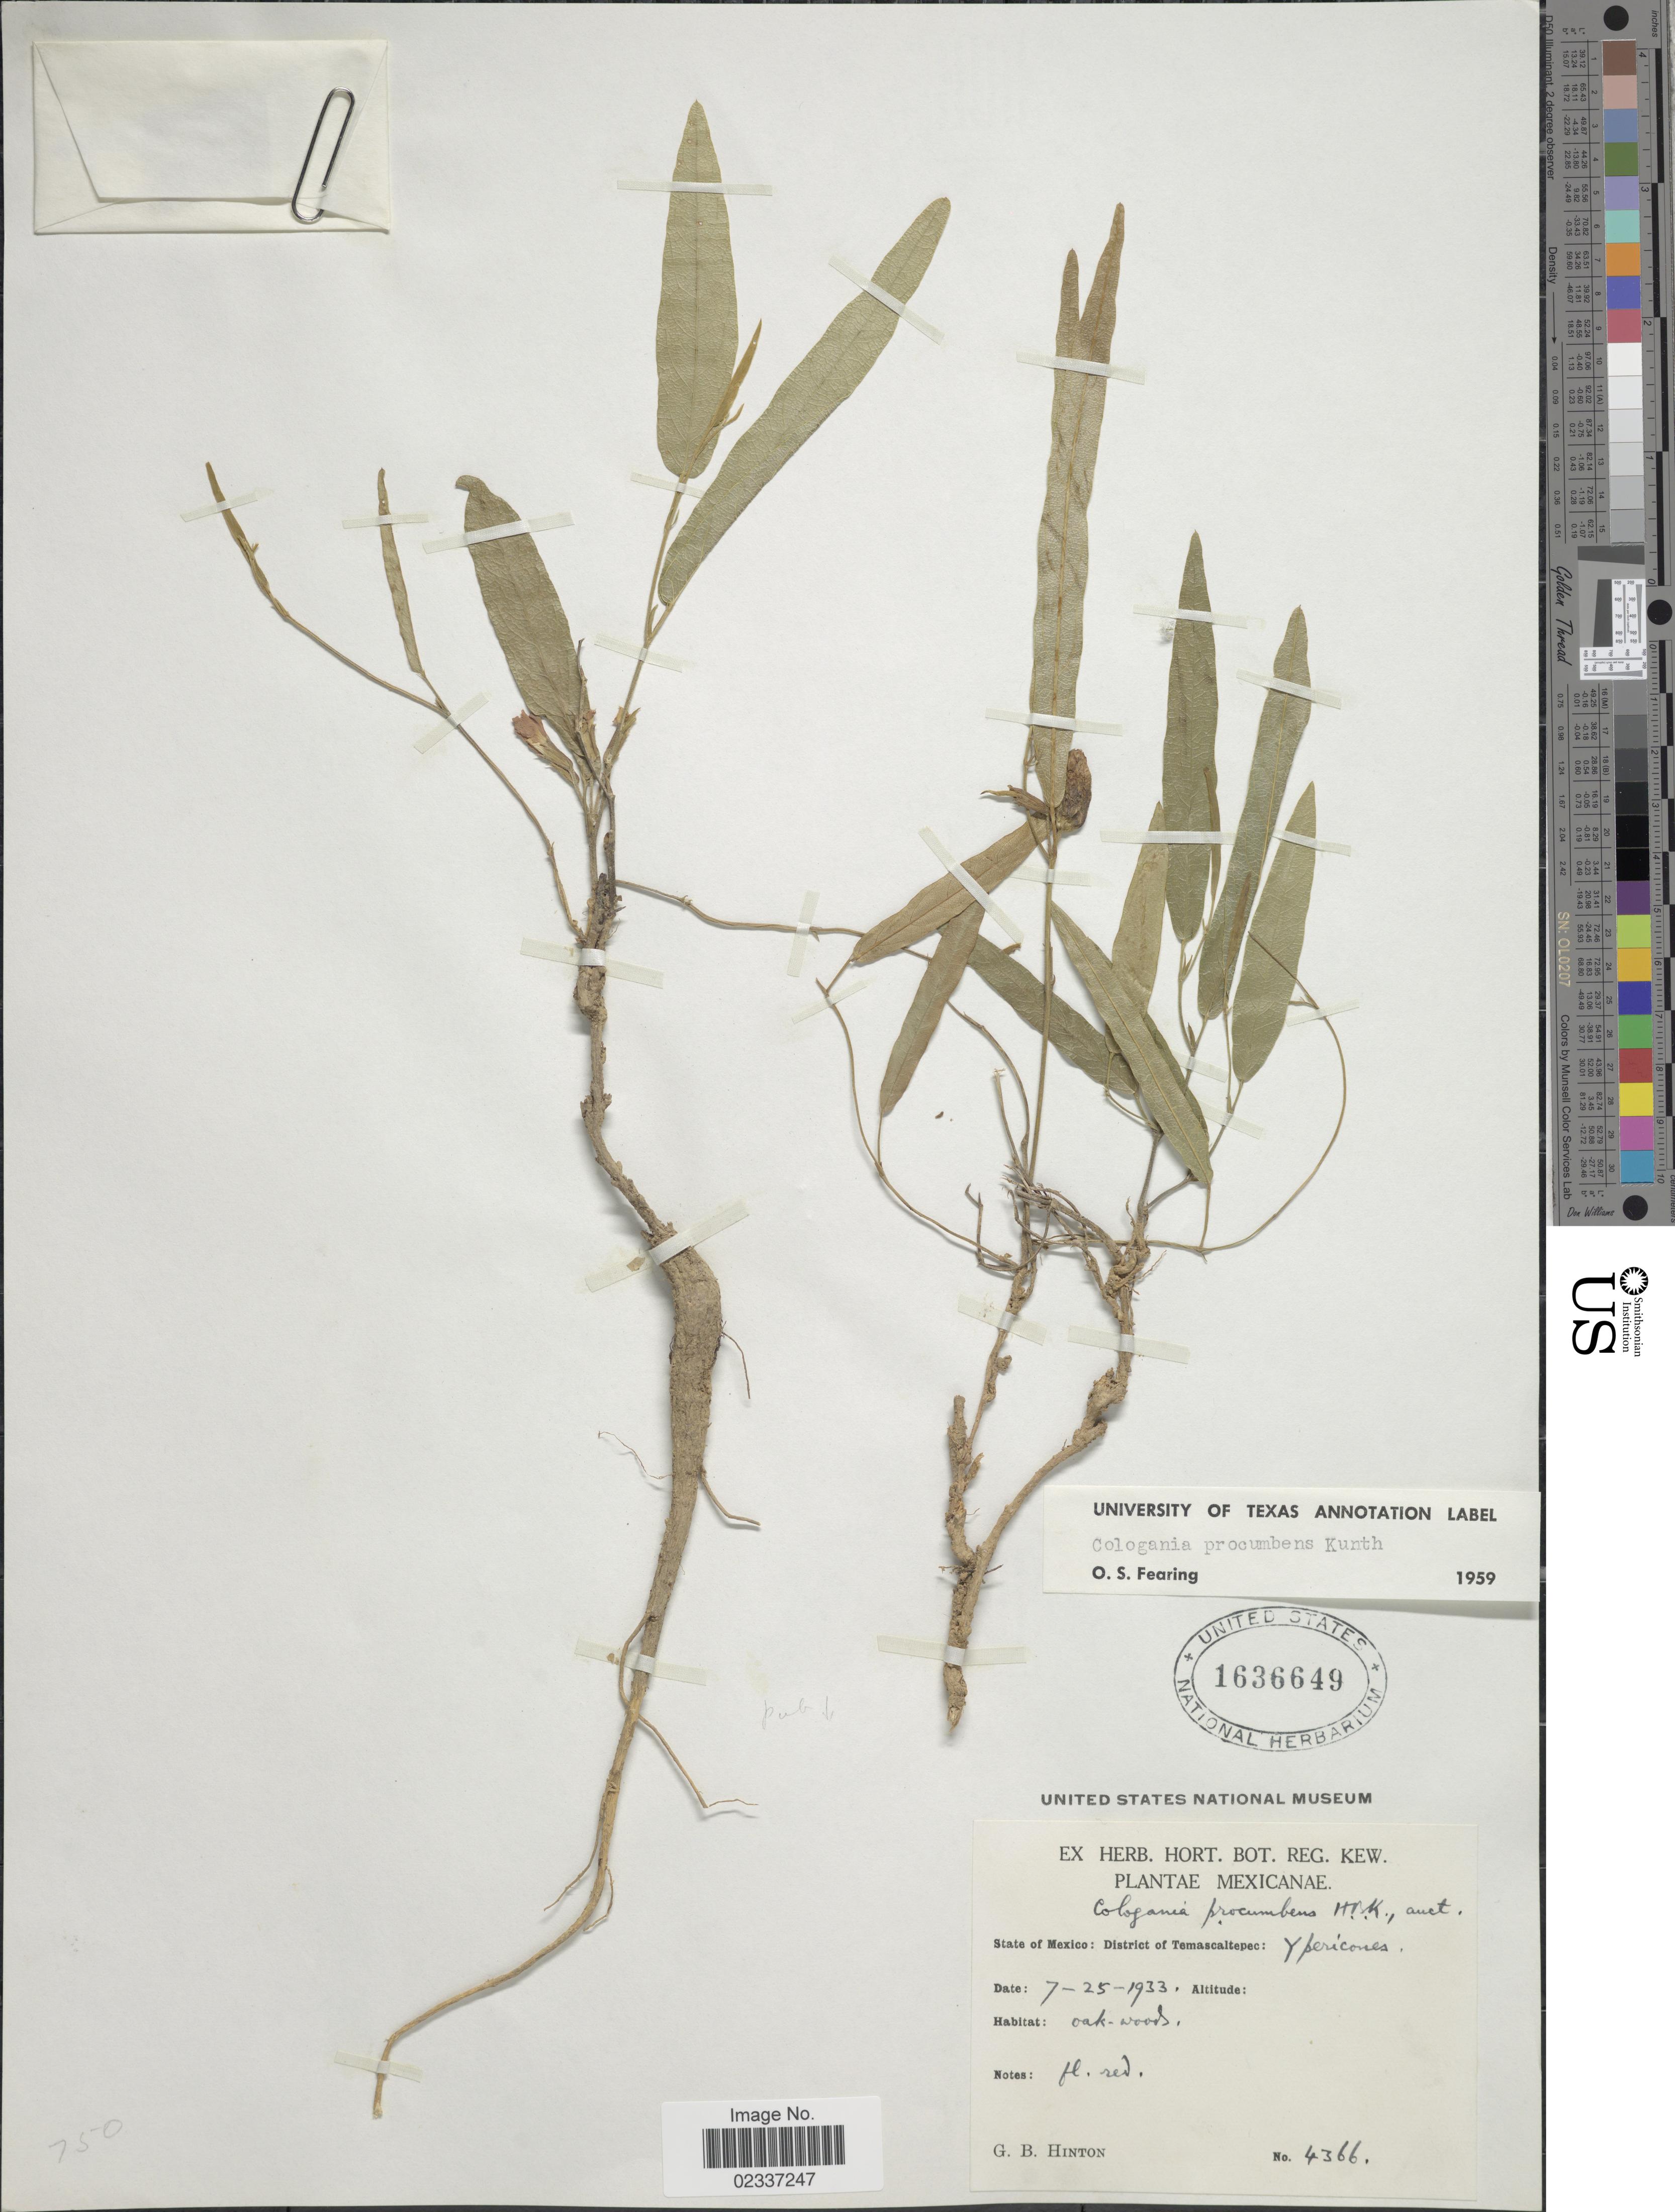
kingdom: Plantae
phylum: Tracheophyta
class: Magnoliopsida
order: Fabales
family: Fabaceae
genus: Cologania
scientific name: Cologania procumbens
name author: Kunth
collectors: G. B. Hinton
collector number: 4366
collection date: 1933-07-25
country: Mexico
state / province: México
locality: District of Temascaltepec: Ypericones, Oak-woods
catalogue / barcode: US 1636649